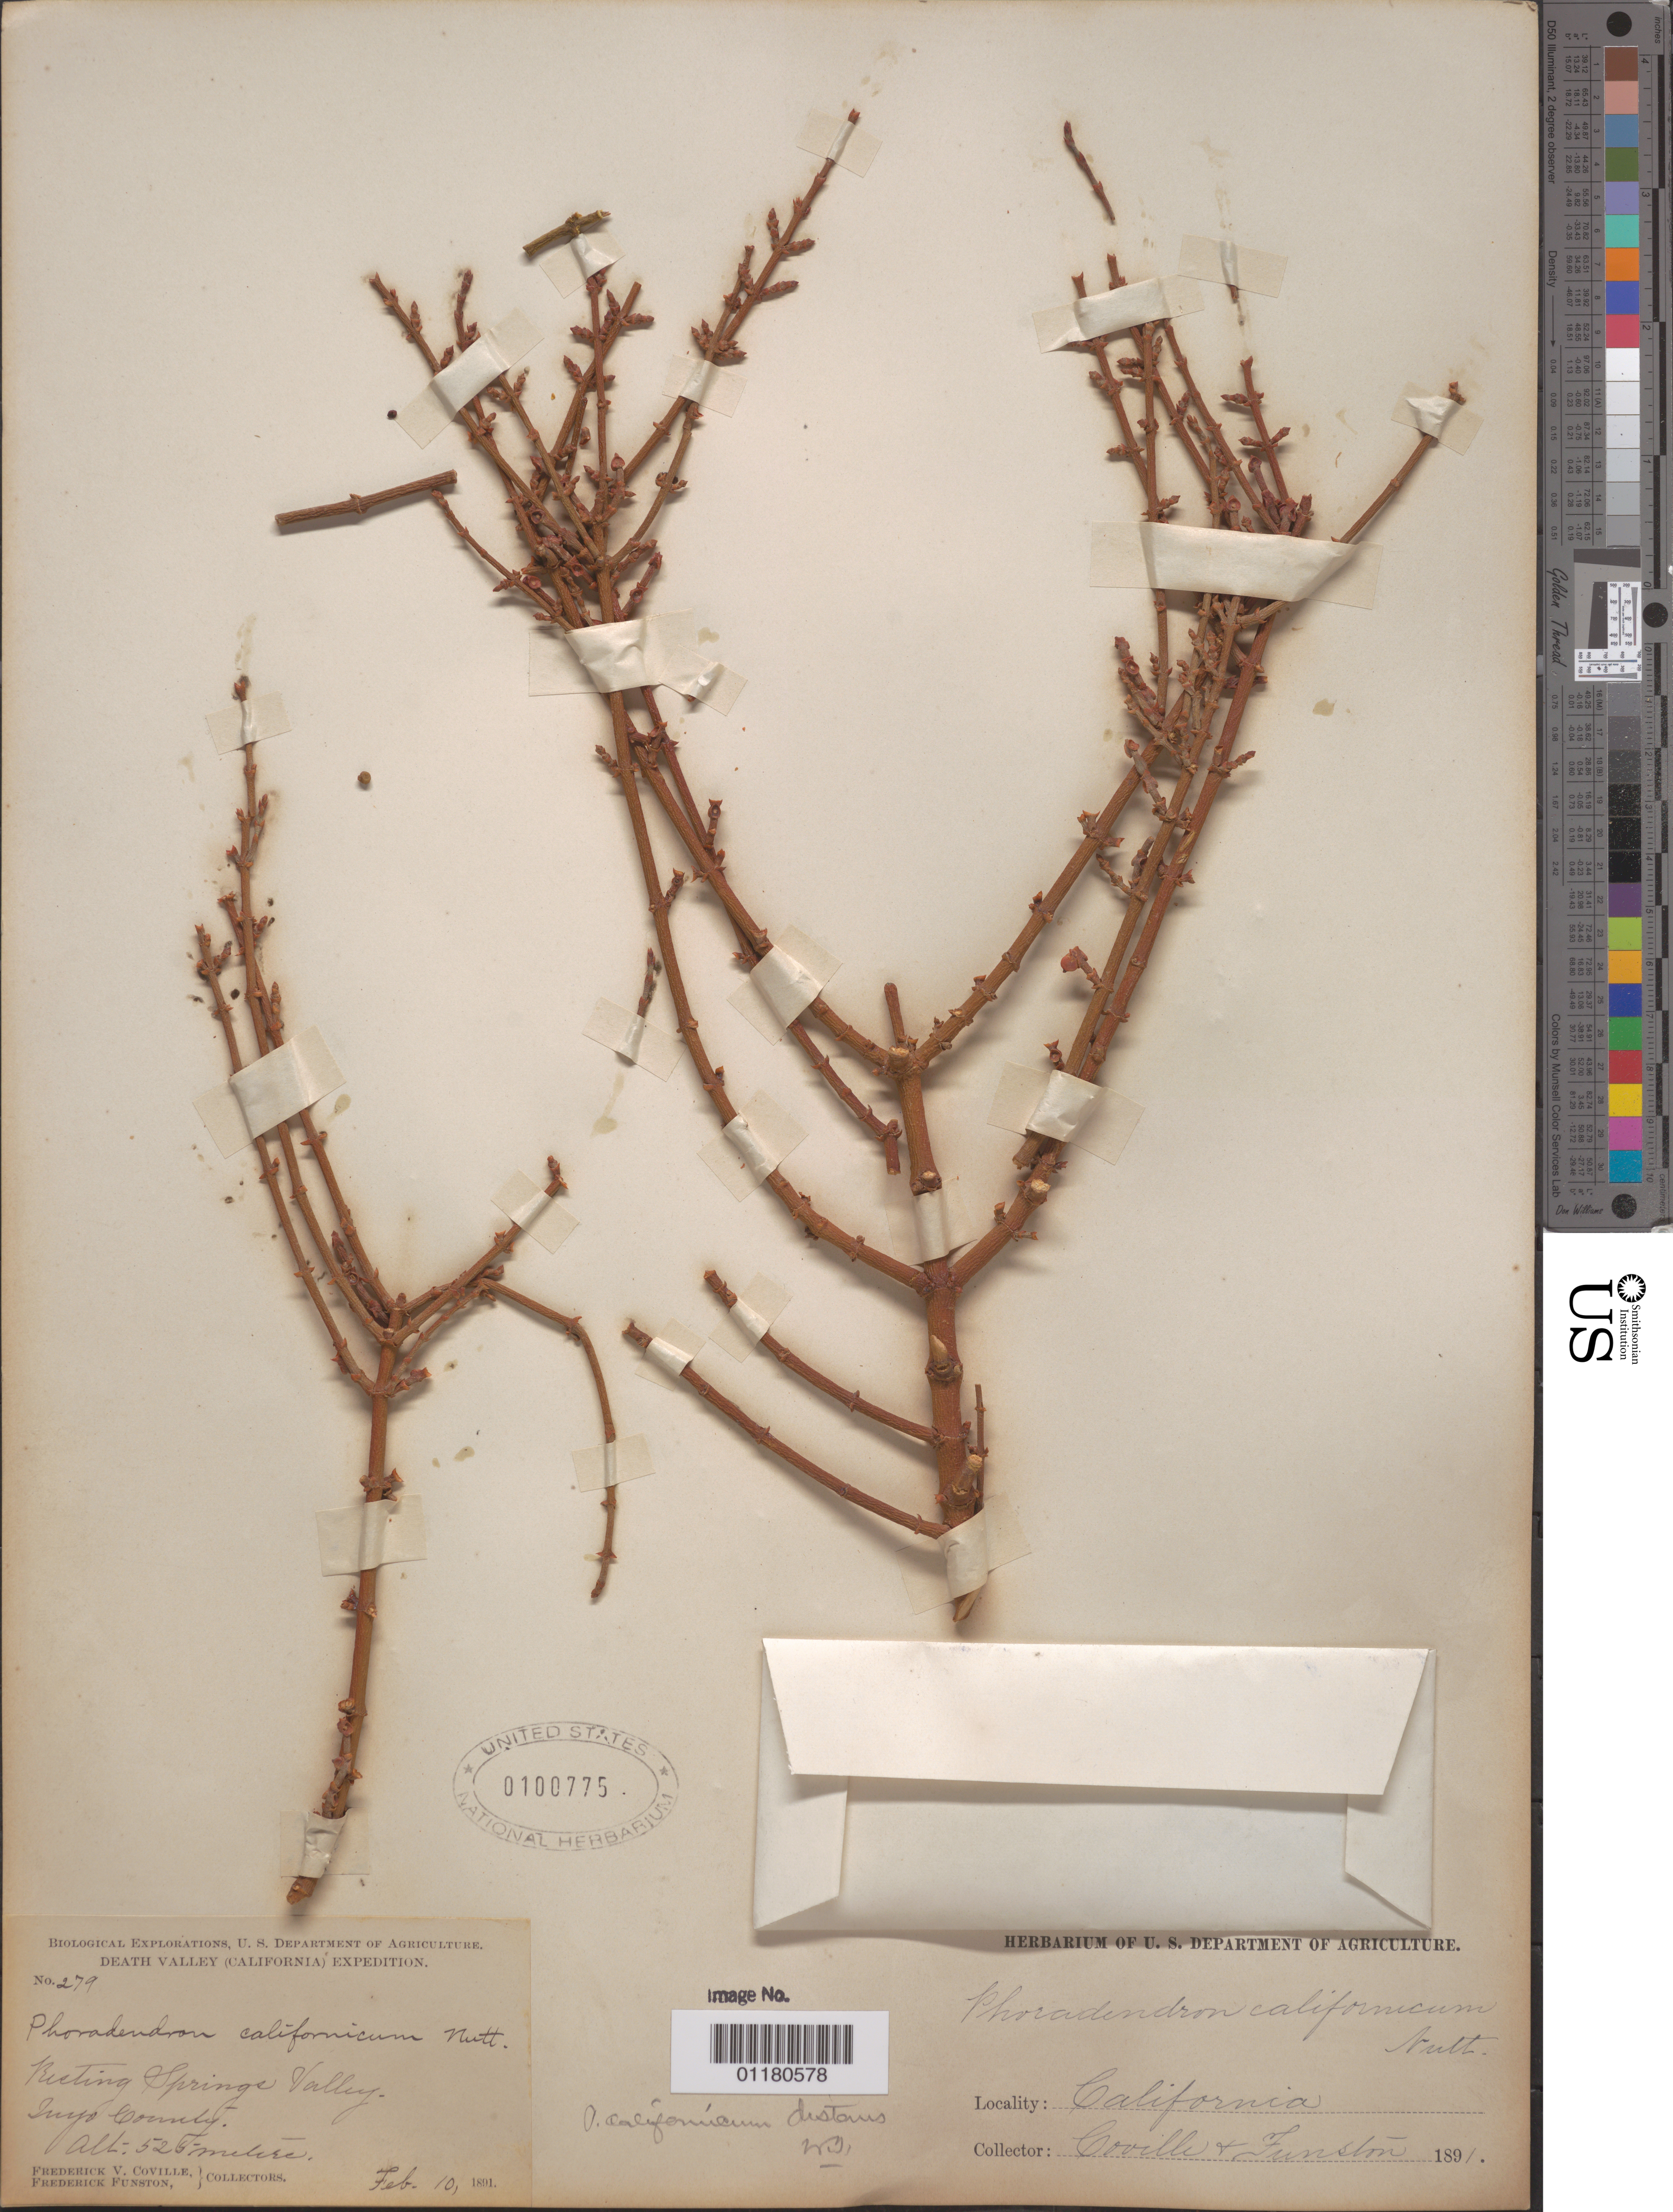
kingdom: Plantae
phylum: Tracheophyta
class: Magnoliopsida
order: Santalales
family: Viscaceae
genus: Phoradendron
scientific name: Phoradendron californicum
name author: Nutt.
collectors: F. V. Coville & F. Funston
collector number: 279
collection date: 1891-02-10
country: United States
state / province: California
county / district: Inyo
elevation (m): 600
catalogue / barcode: US 100775